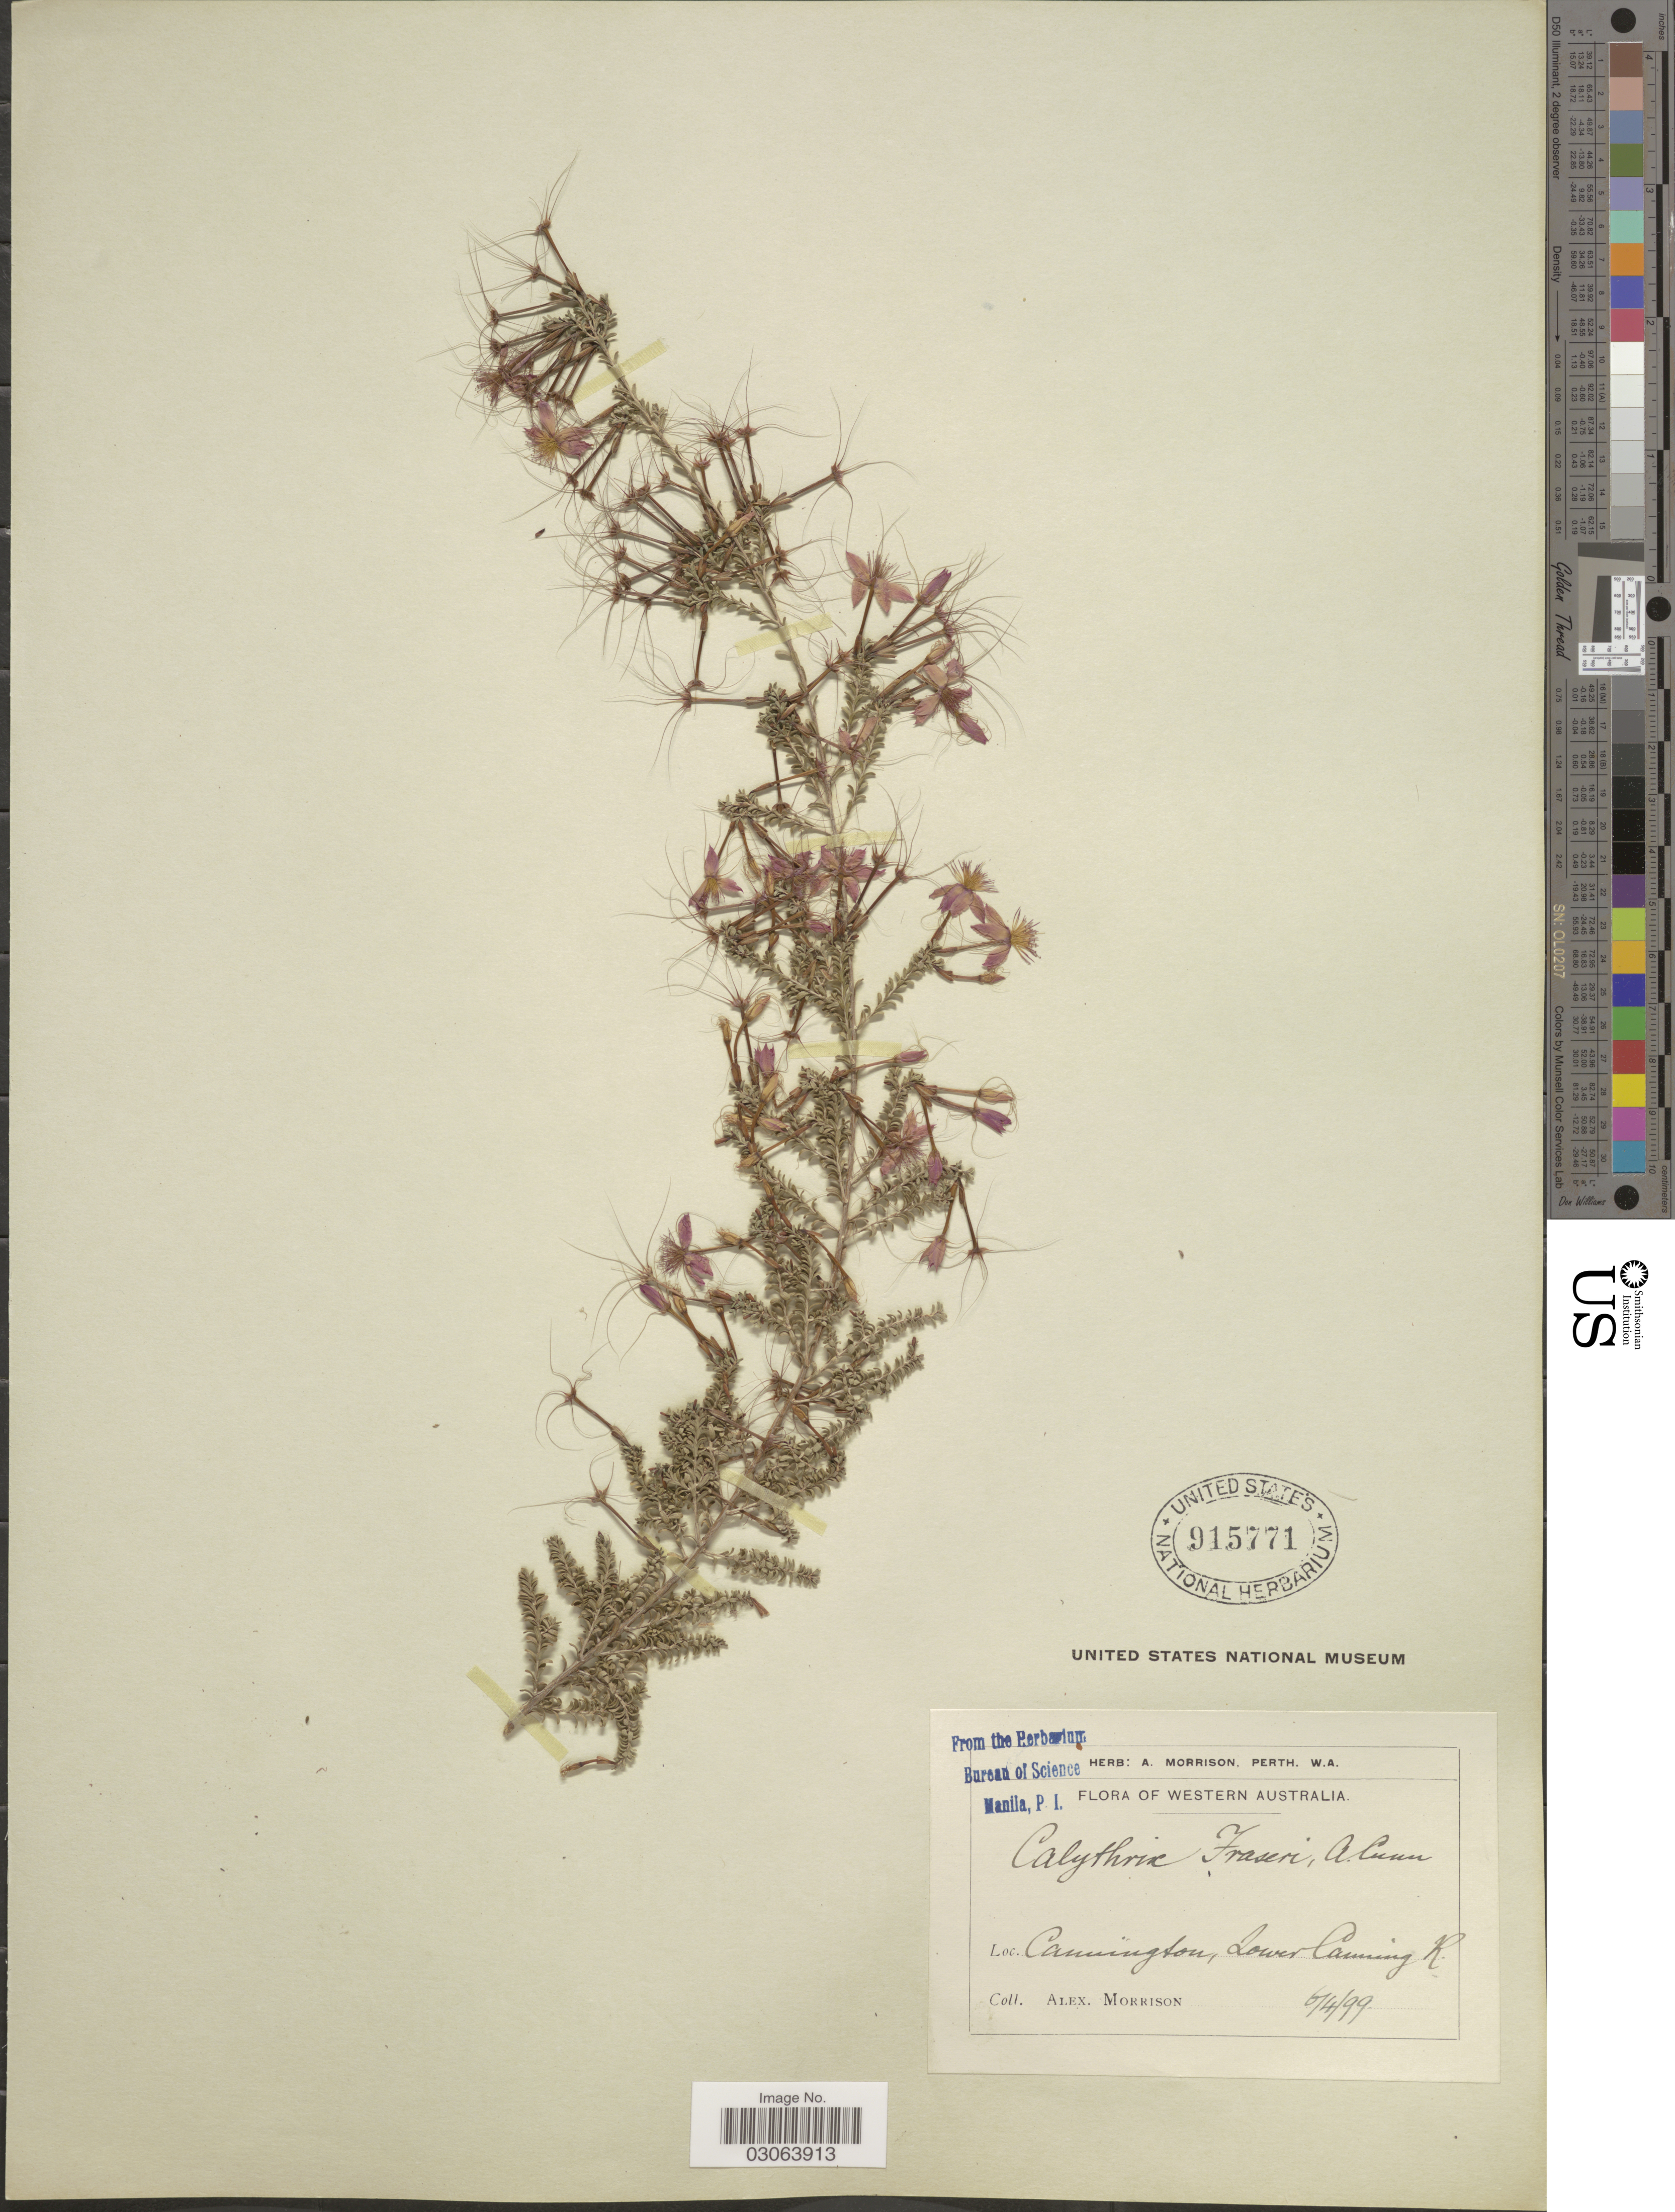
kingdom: Plantae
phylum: Tracheophyta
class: Magnoliopsida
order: Myrtales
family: Myrtaceae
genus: Calytrix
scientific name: Calytrix fraseri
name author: A. Cunn.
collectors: A. Morrison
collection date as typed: Transcribed d/m/y: 6/4/99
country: Australia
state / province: Western Australia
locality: Cannington, Lower Canning R.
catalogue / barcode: US 915771